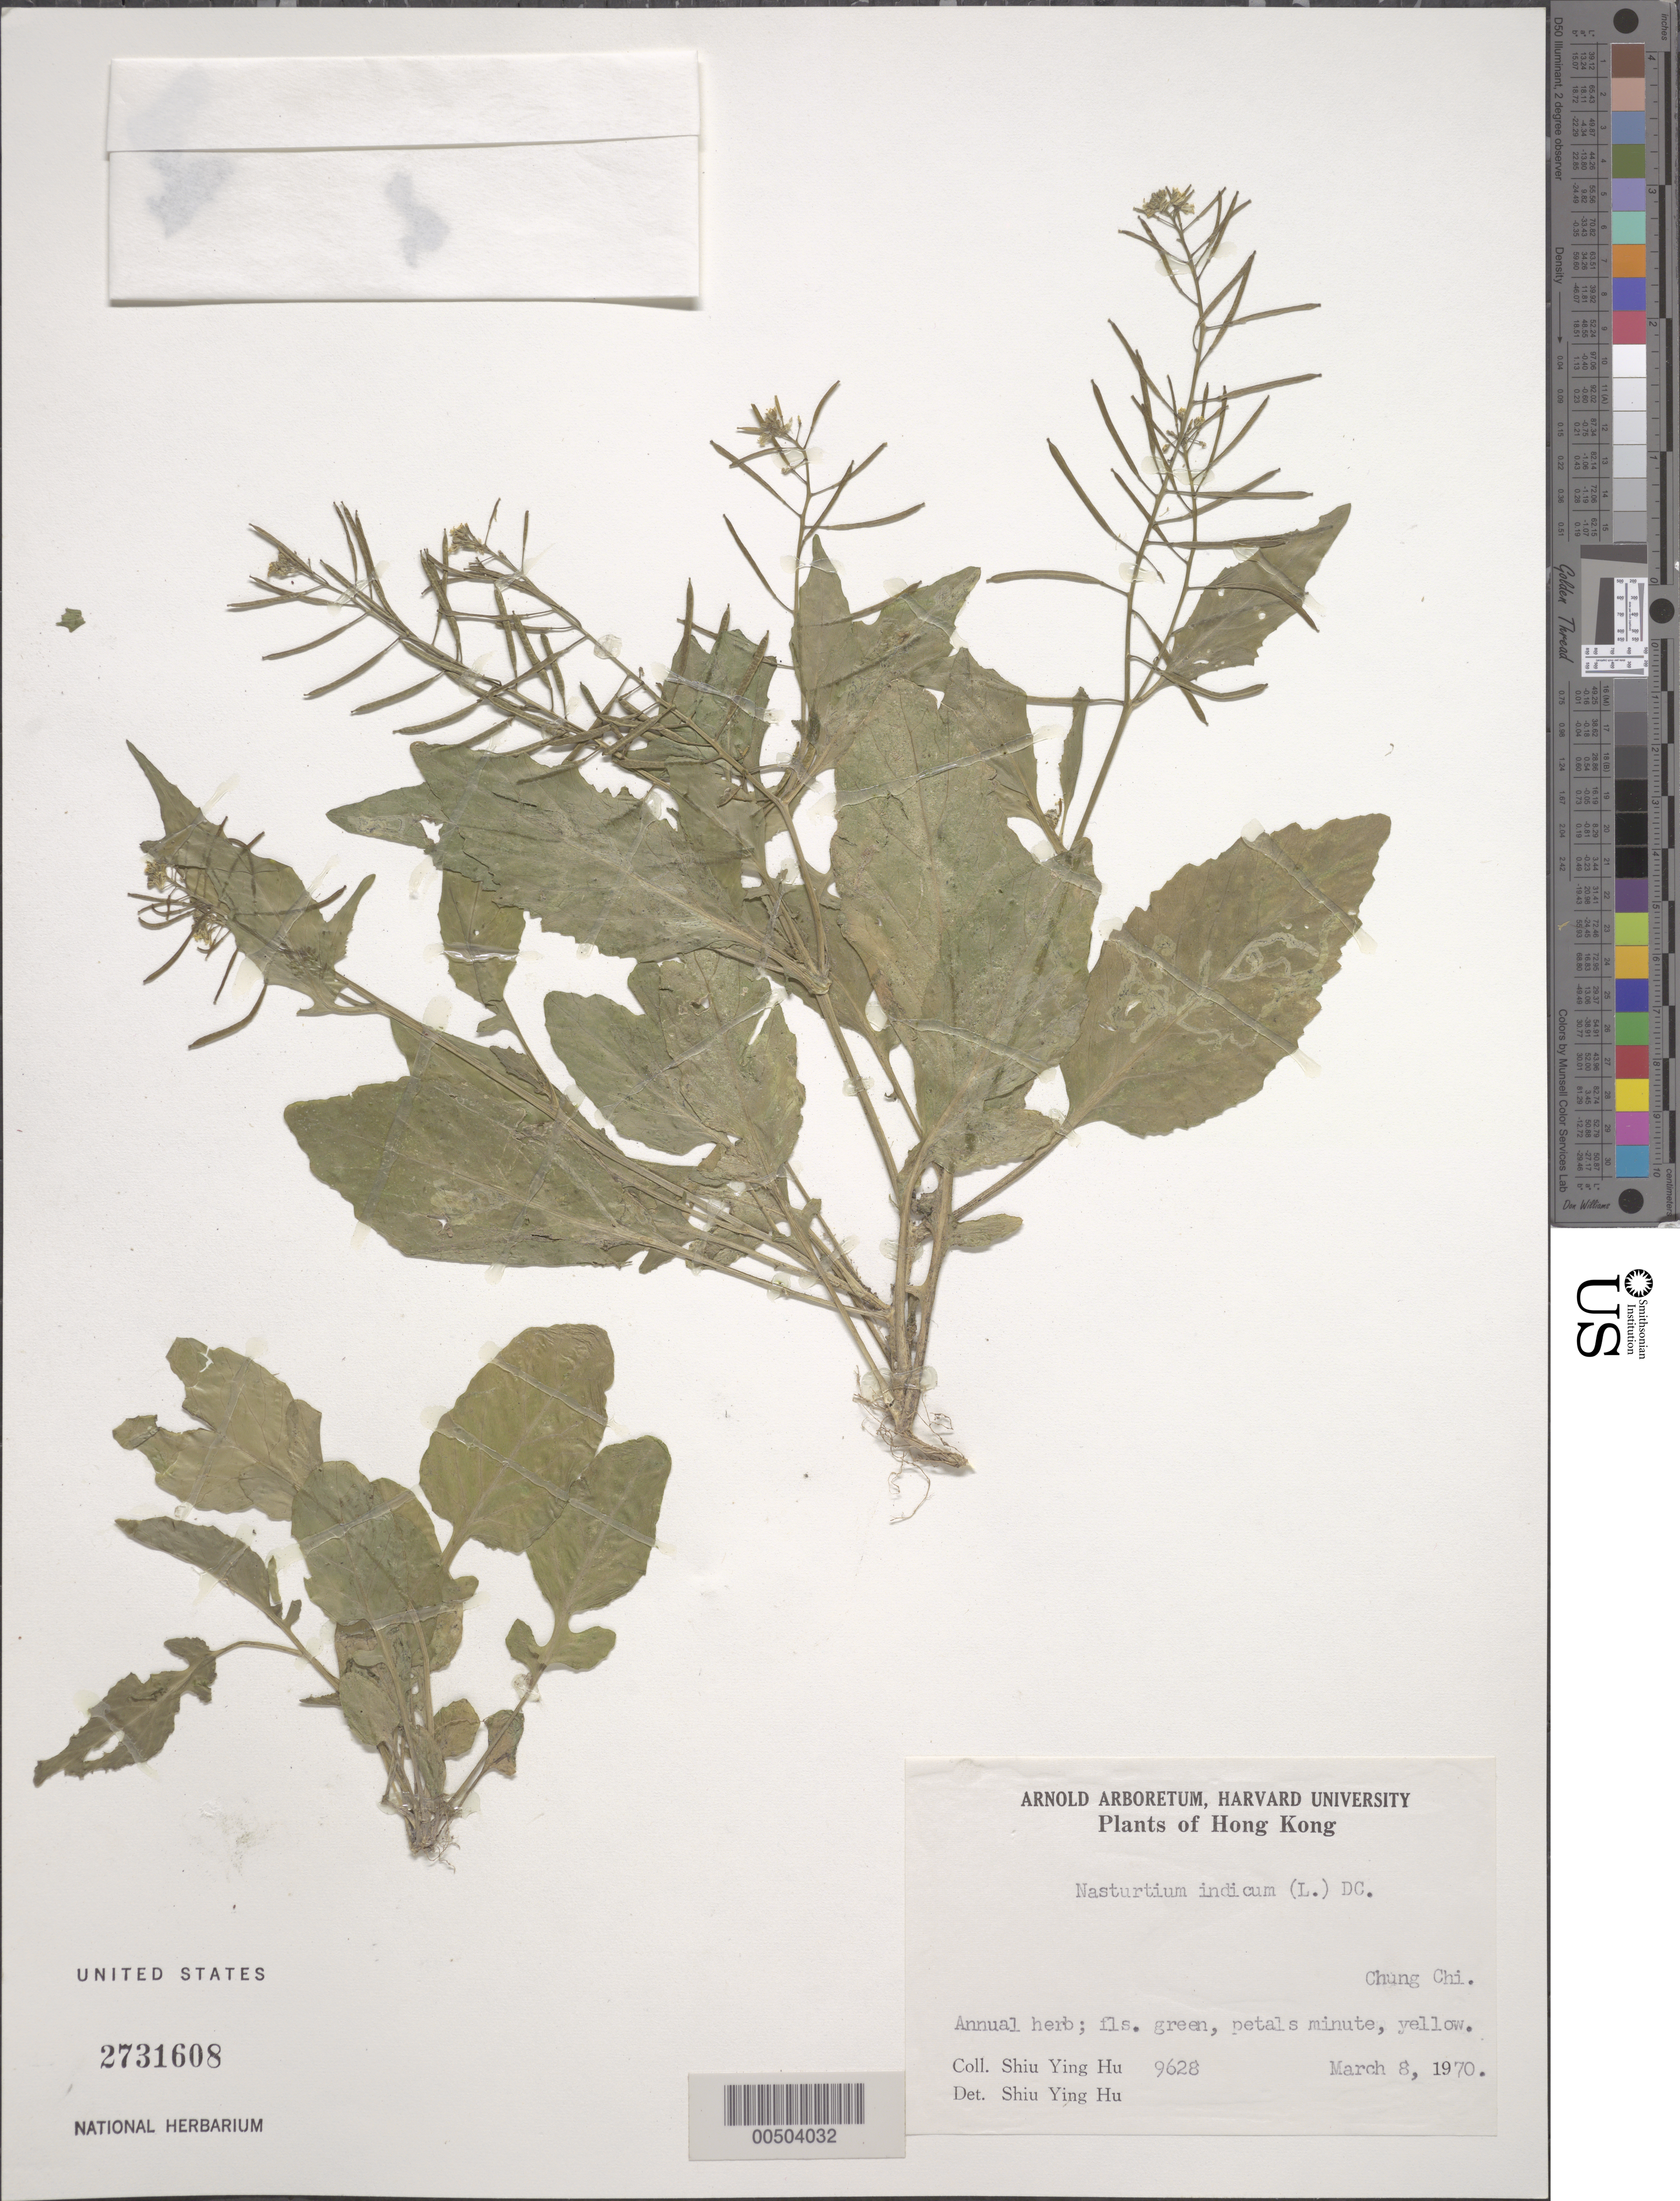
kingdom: Plantae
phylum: Tracheophyta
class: Magnoliopsida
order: Brassicales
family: Brassicaceae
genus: Rorippa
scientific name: Rorippa indica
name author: (L.) Hiern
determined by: Strong, M. T., (US), Smithsonian Institution - National Museum of Natural History (UNITED STATES)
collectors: S. Y. Hu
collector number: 9628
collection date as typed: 08 Mar 1970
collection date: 1970-03-08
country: China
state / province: Hong Kong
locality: Chung Chi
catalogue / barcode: US 2731608